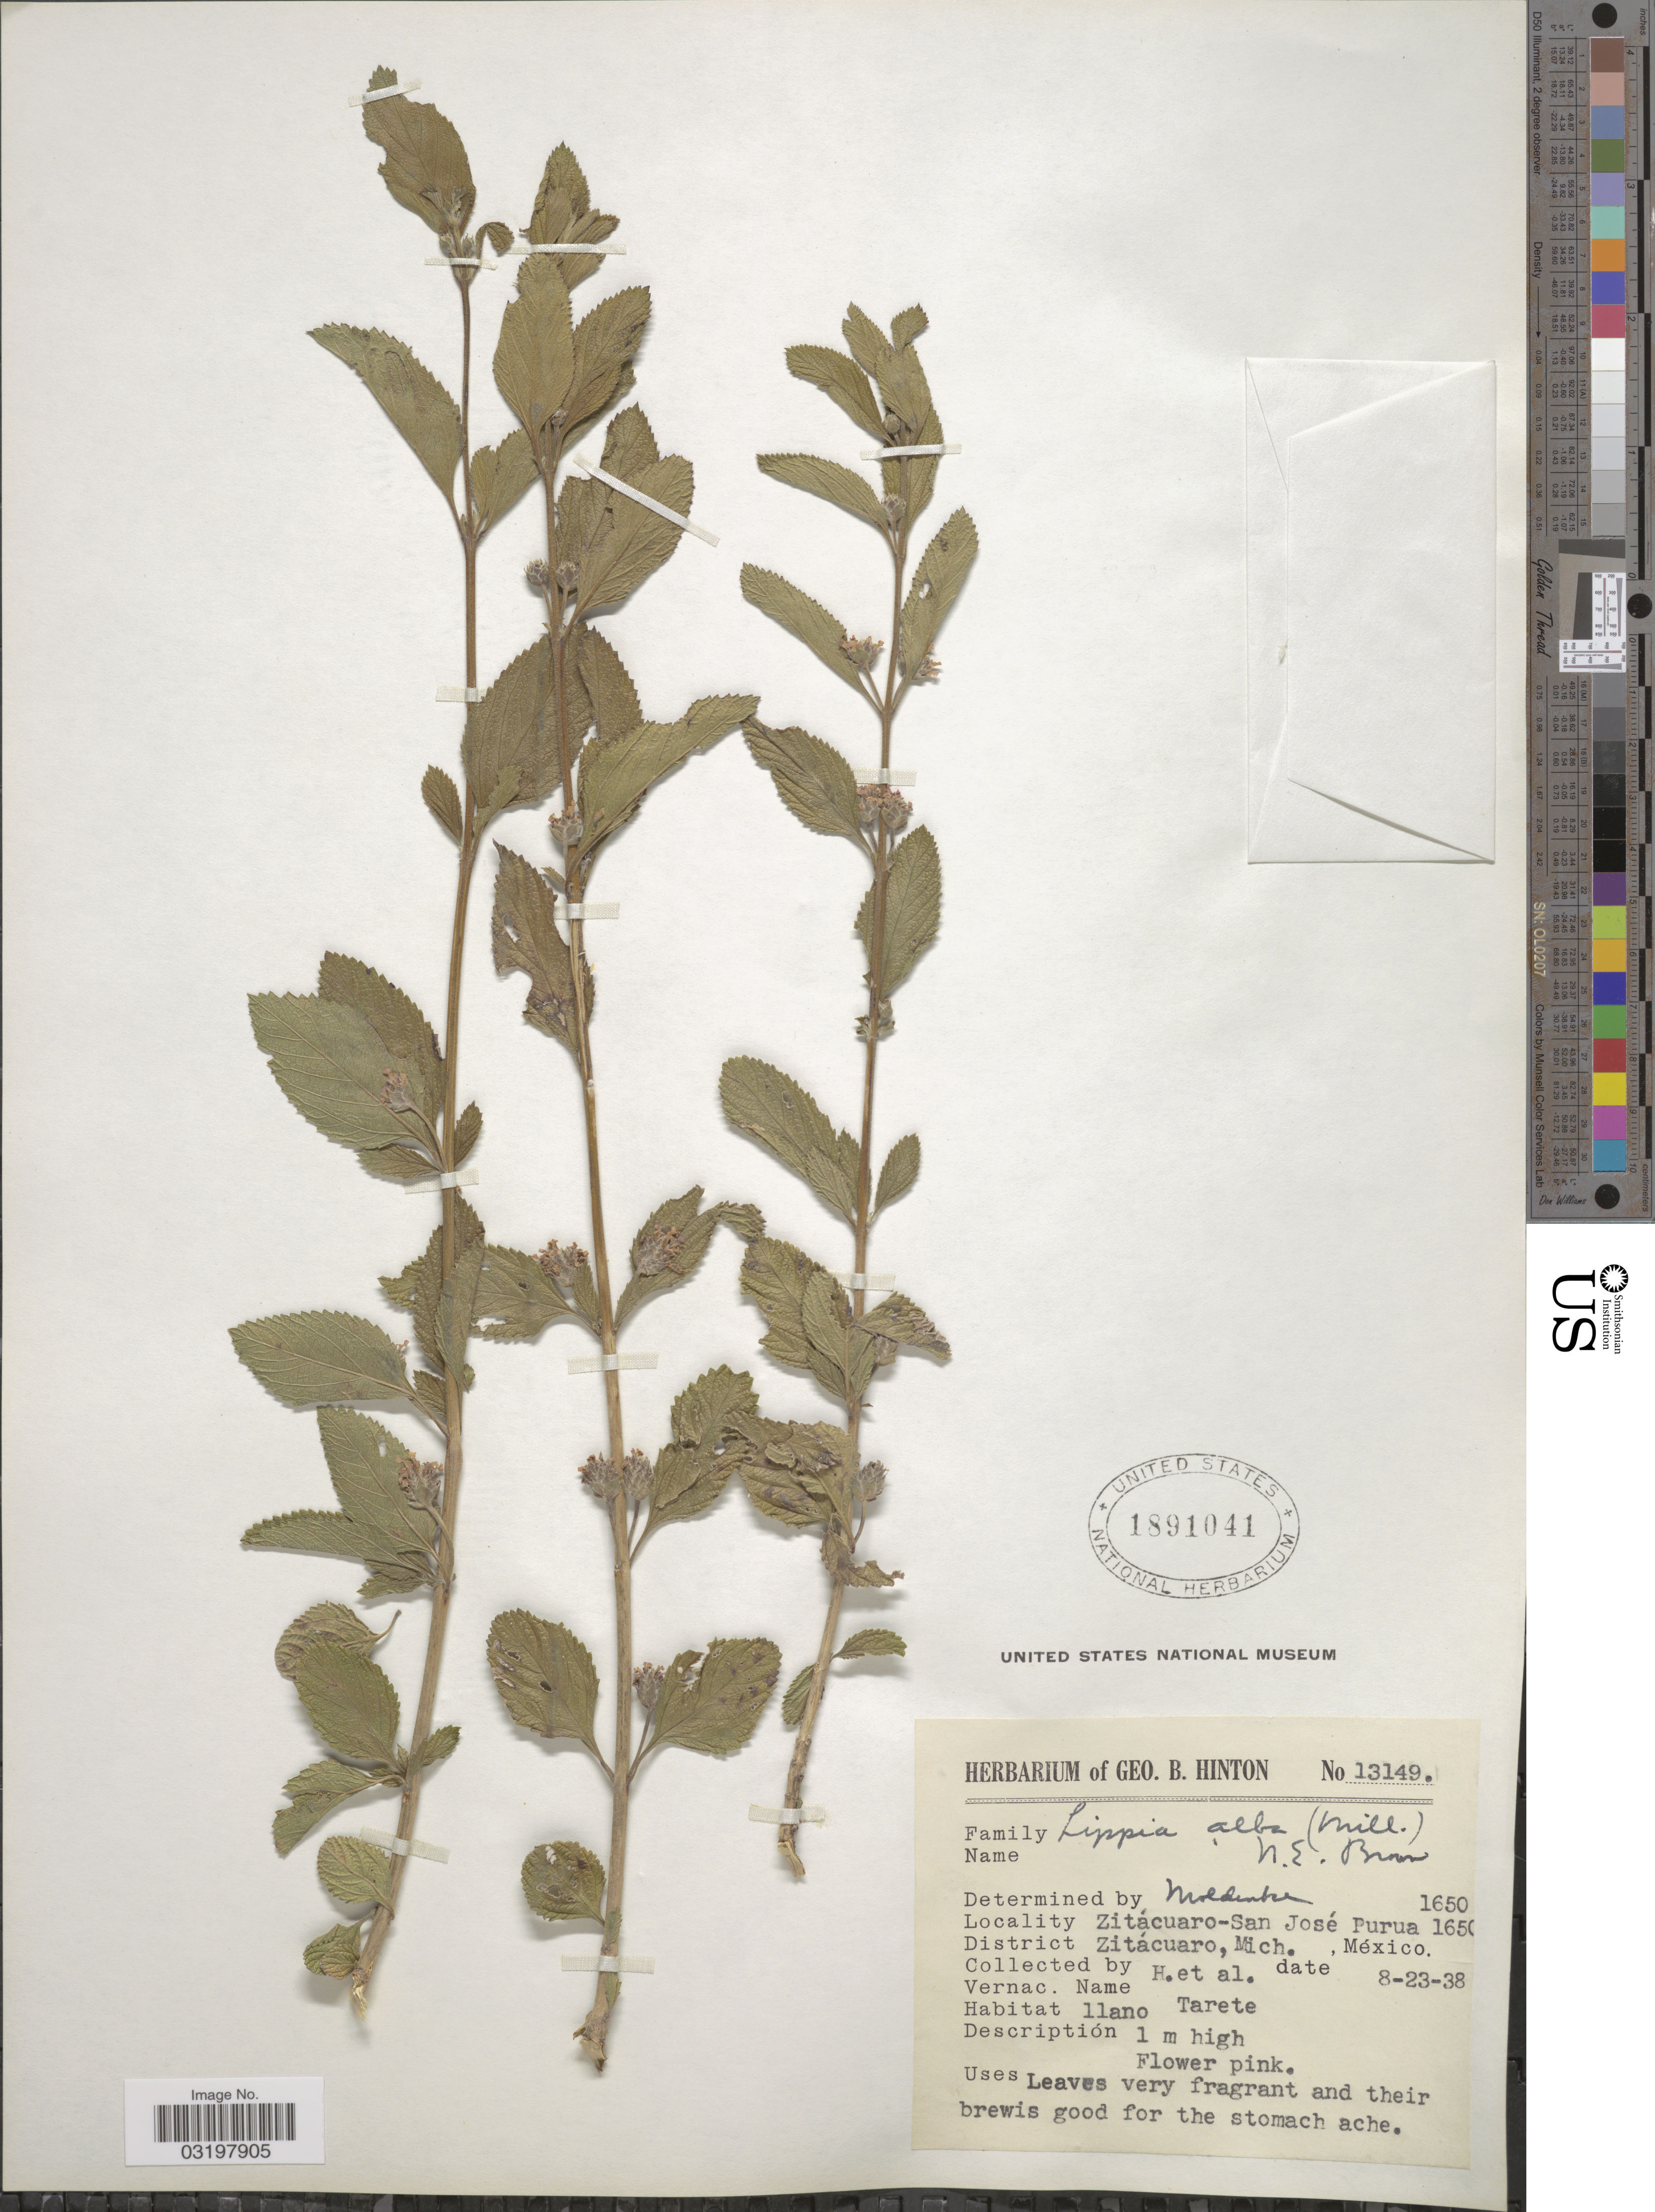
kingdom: Plantae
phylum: Tracheophyta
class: Magnoliopsida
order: Lamiales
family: Verbenaceae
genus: Lippia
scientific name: Lippia alba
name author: (Mill.) N.E. Br. ex Britton & P. Wilson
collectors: G. B. Hinton & et al.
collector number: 13149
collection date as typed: Transcribed d/m/y: 23/8/38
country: Mexico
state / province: Michoacán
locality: Zitácuaro-San José Purua. District Zitácuaro, Mich.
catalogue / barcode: US 1891041